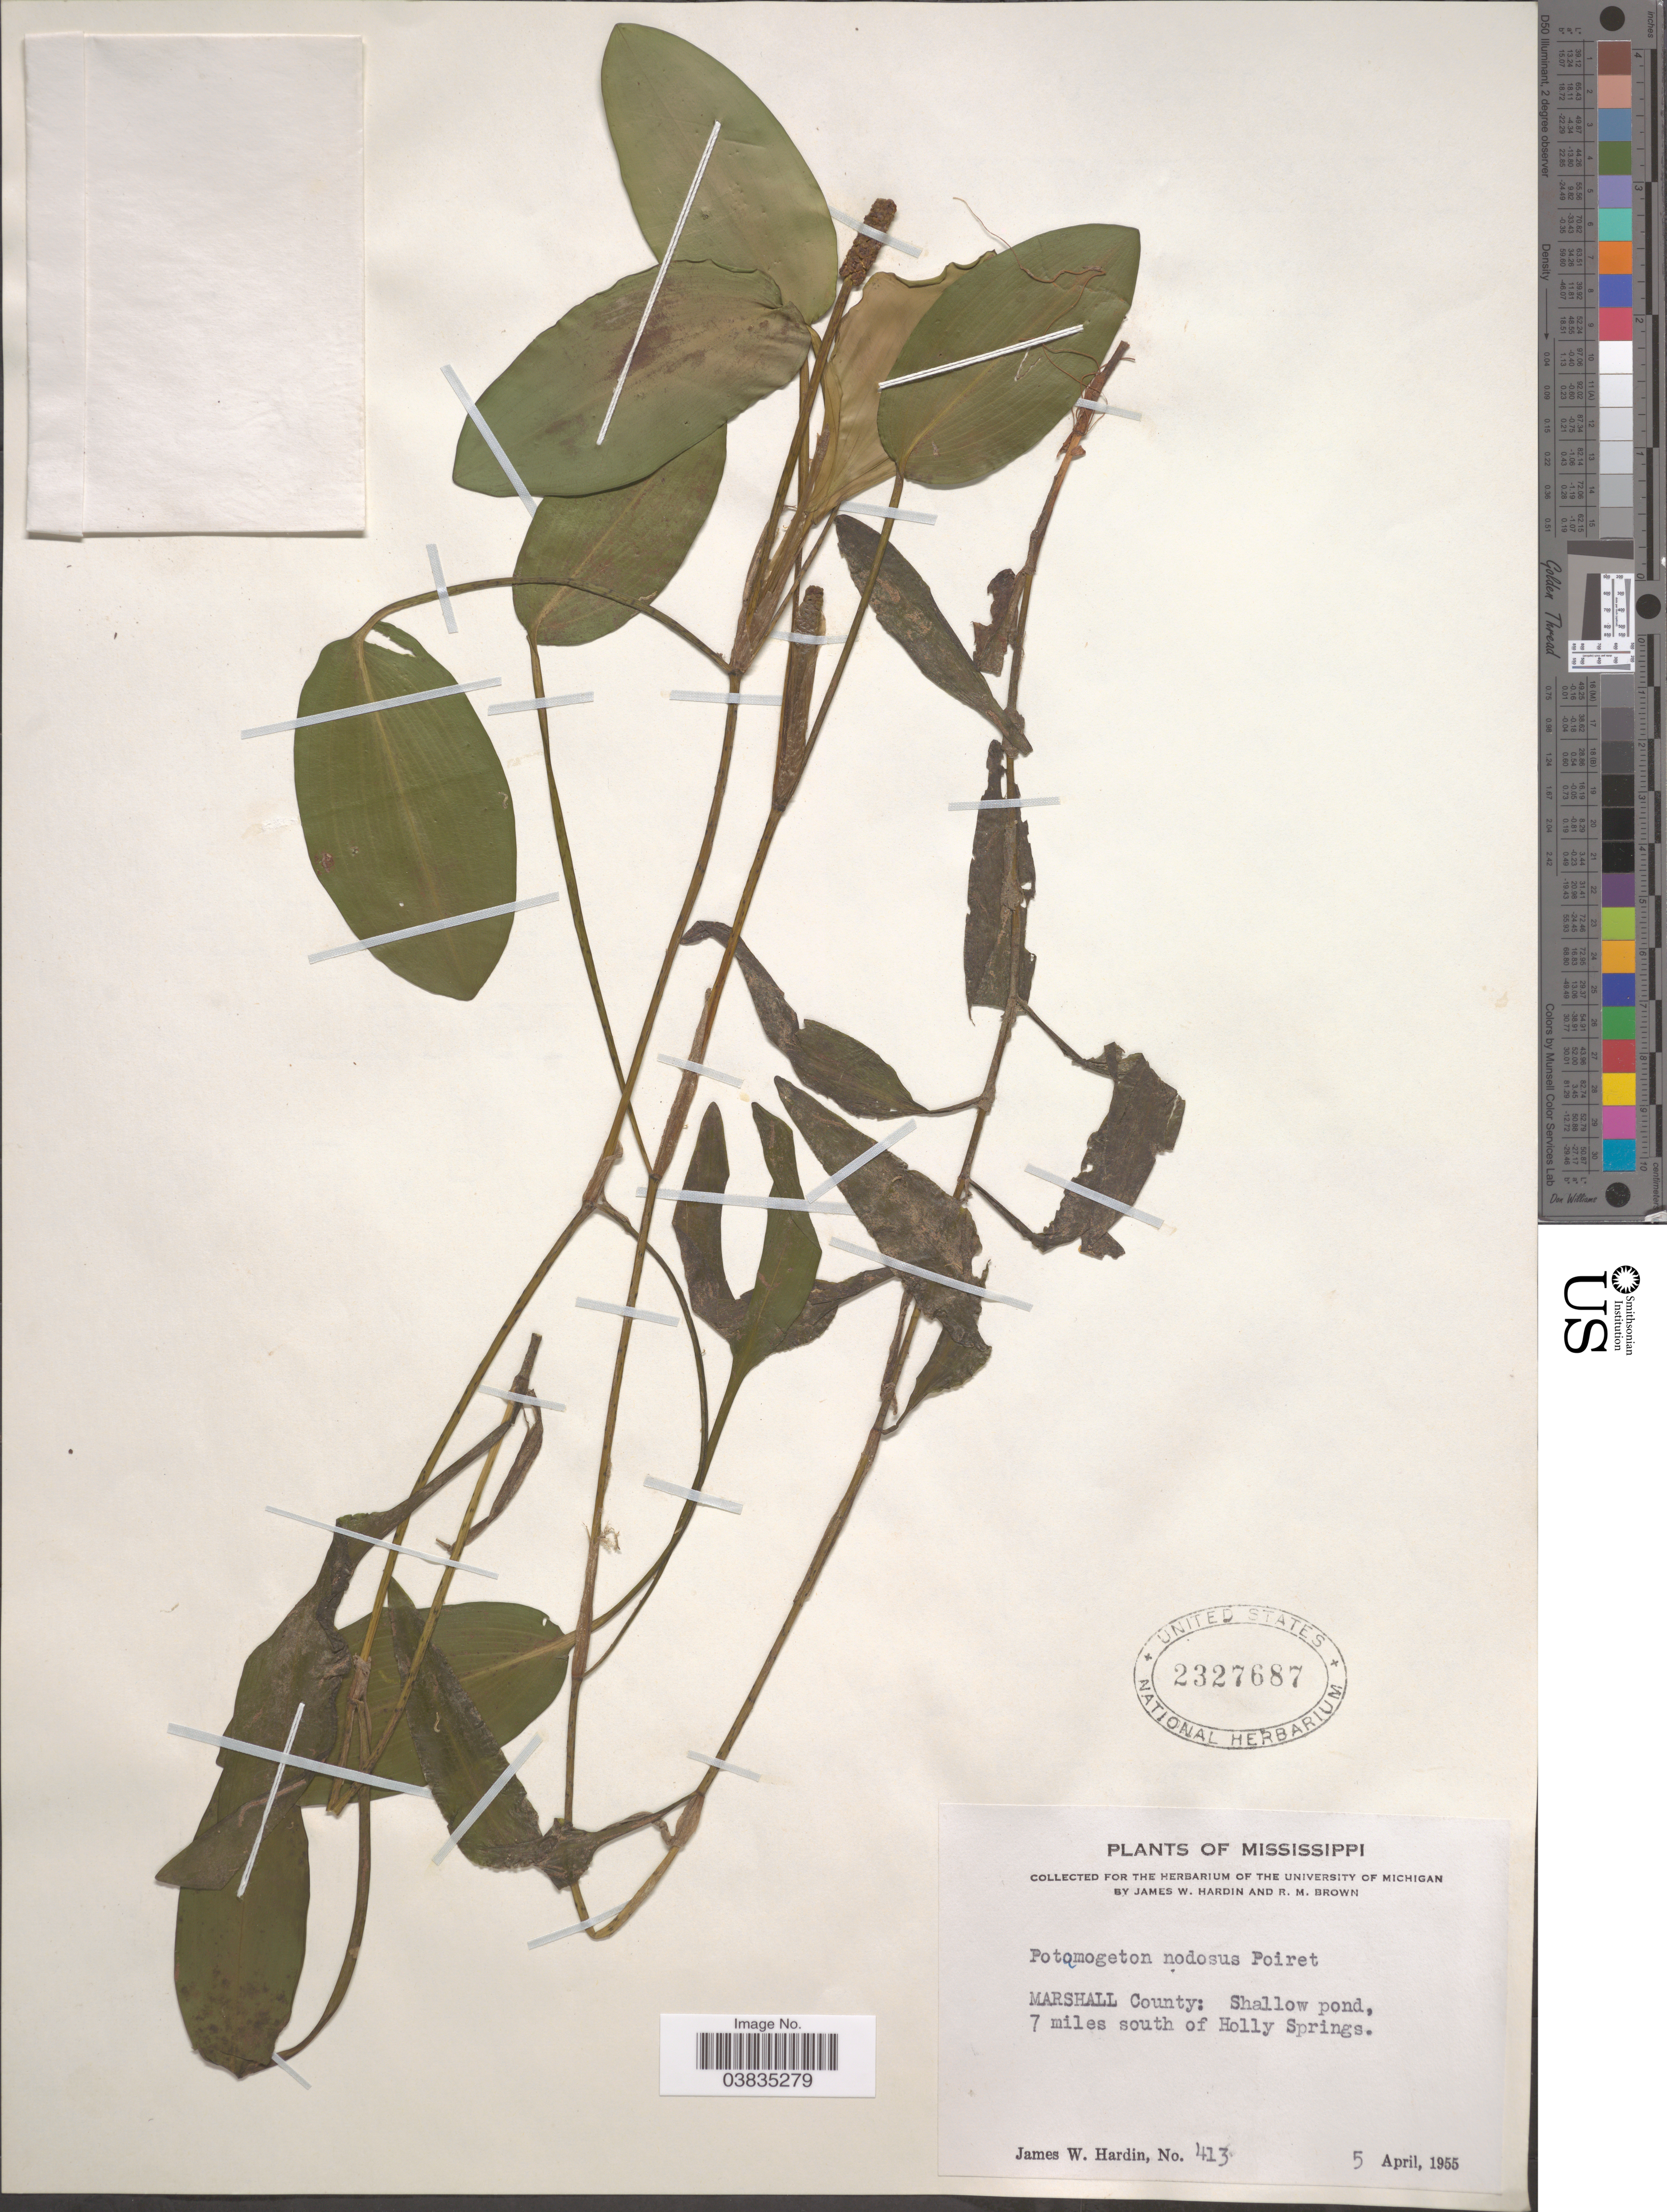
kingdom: Plantae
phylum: Tracheophyta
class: Liliopsida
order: Alismatales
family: Potamogetonaceae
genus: Potamogeton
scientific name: Potamogeton nodosus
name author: Poir.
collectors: J. W. Hardin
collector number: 413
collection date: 1955-04-05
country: United States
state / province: Mississippi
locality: Marshall County: 7 miles south of Holly Springs.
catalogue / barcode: US 2327687